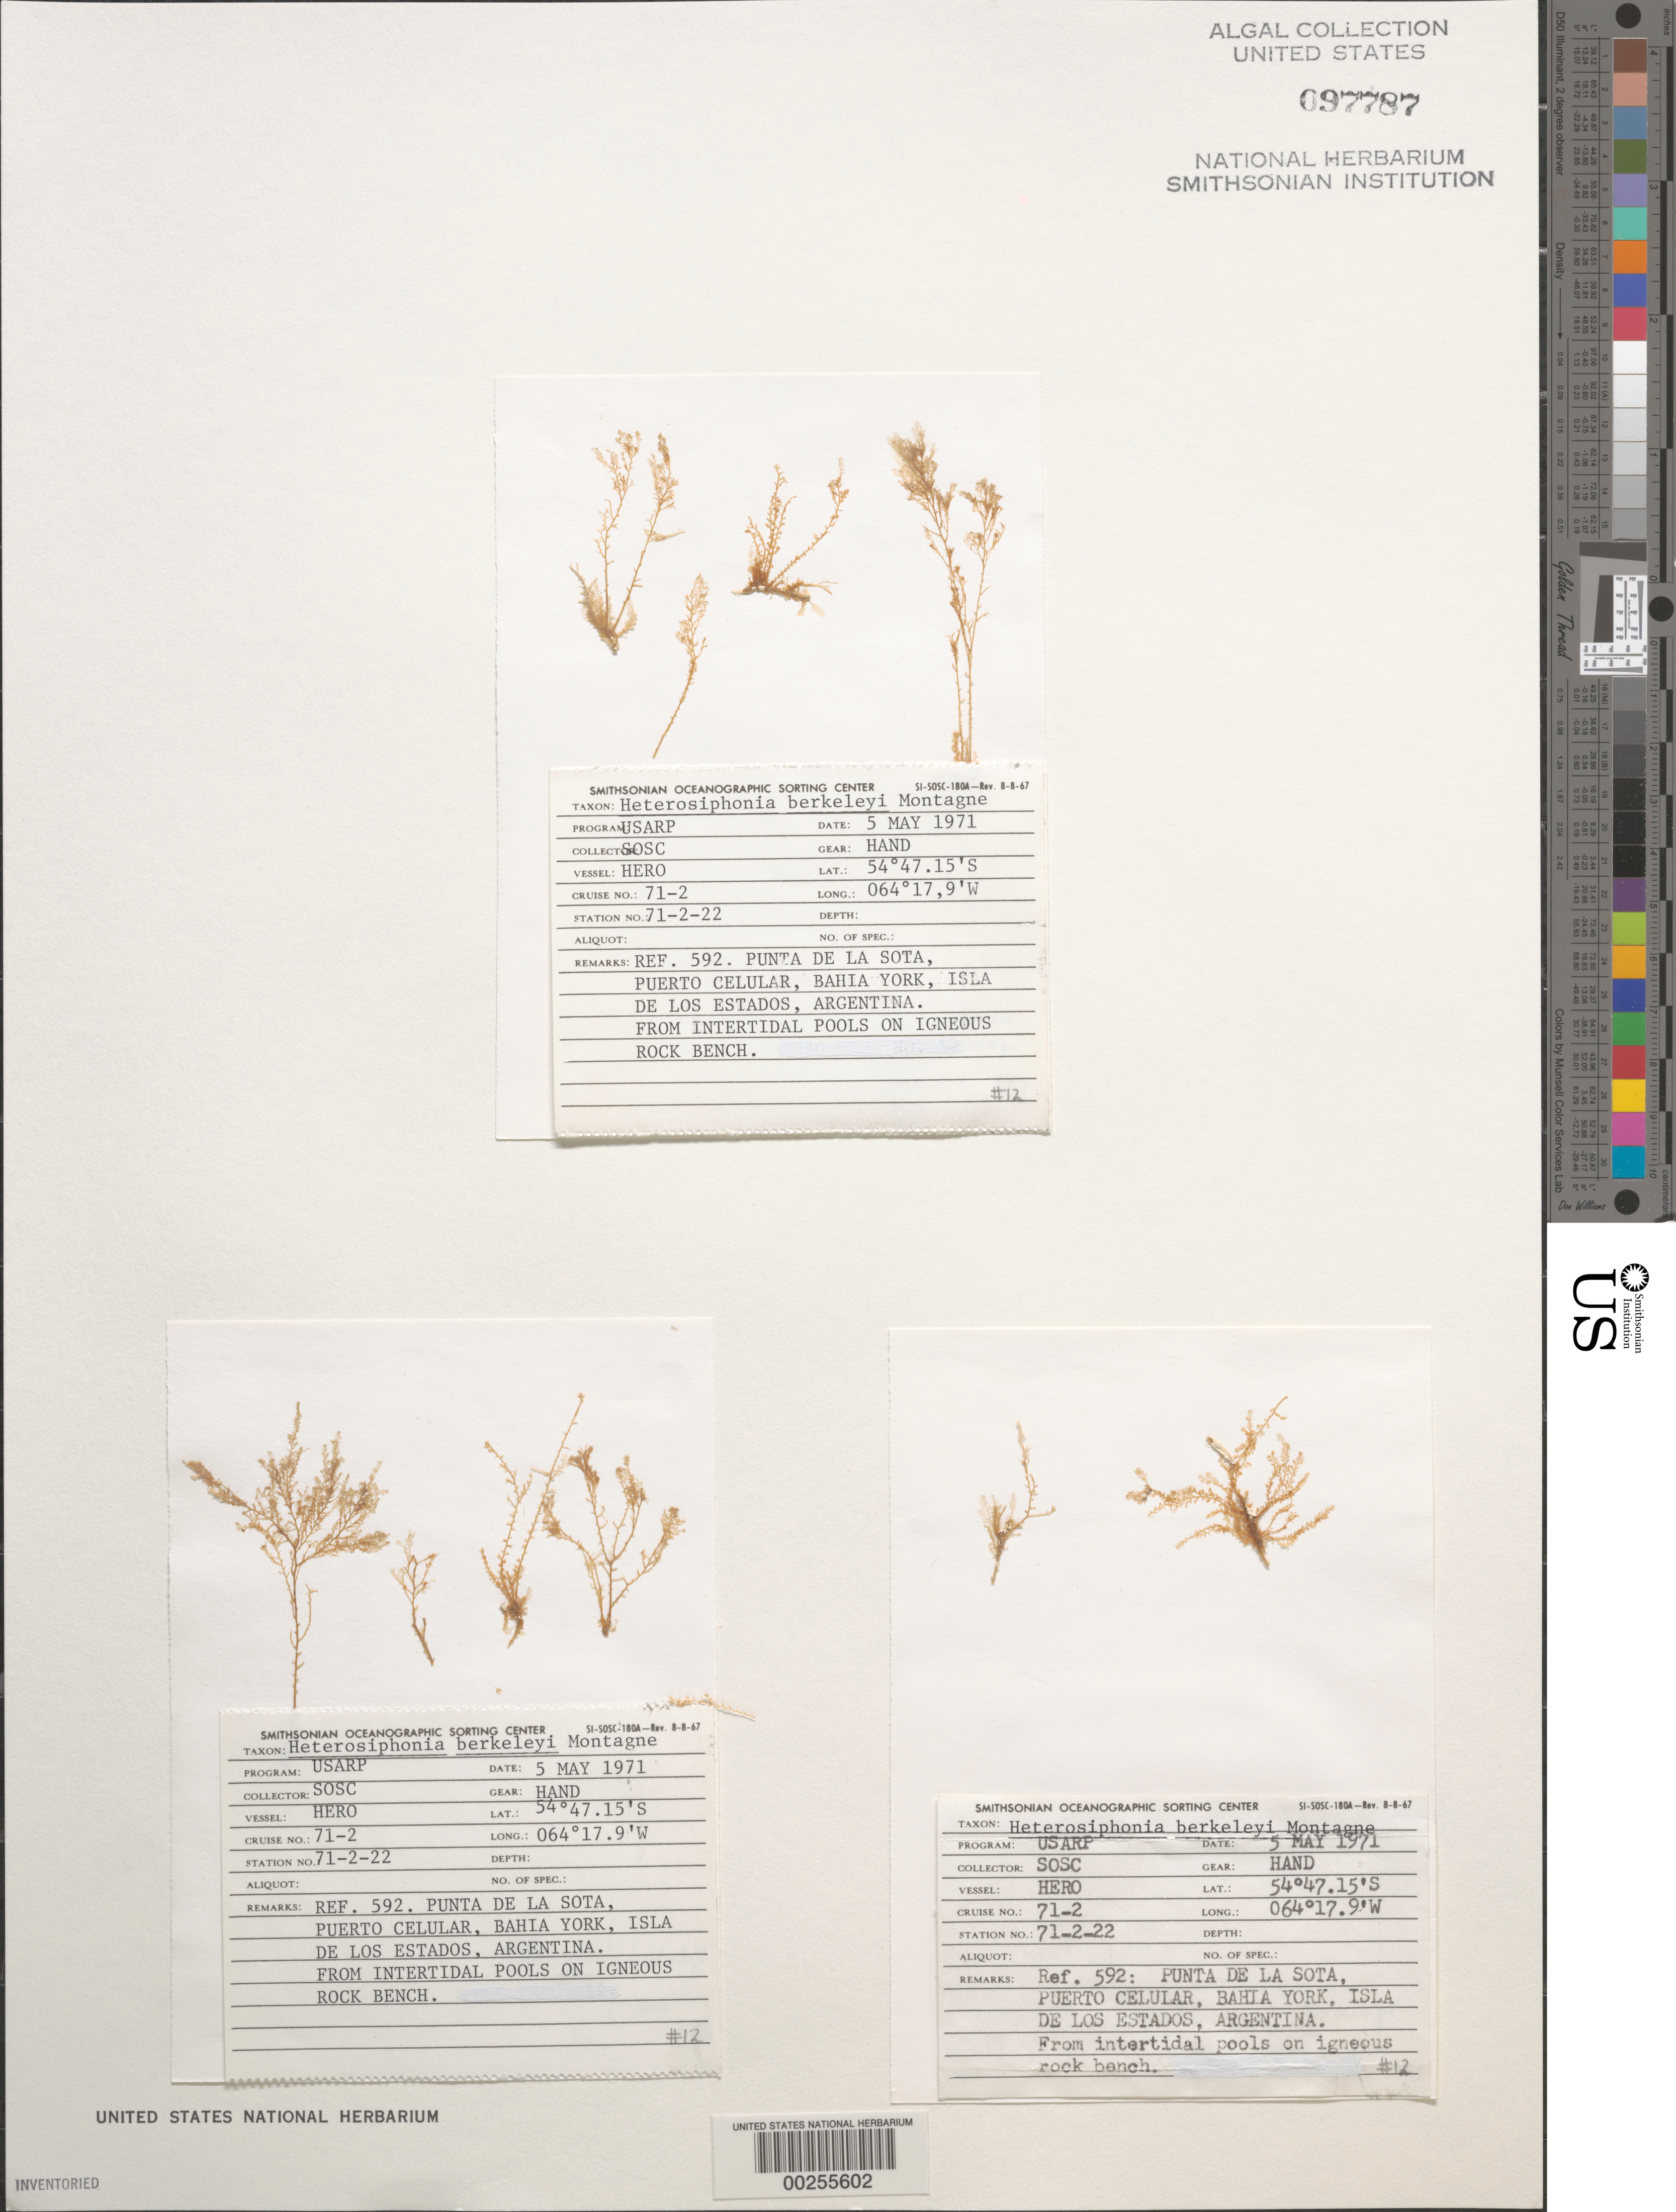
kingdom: Plantae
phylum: Rhodophyta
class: Florideophyceae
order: Ceramiales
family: Dasyaceae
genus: Heterosiphonia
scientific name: Heterosiphonia berkeleyi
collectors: SOSC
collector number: Station 71-2-22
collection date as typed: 05 May 1971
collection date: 1971-05-05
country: Argentina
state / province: Tierra del Fuego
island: Isla de los Estados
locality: IBahia York, Puerto Celular, Punta de la Sota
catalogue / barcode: US 97787